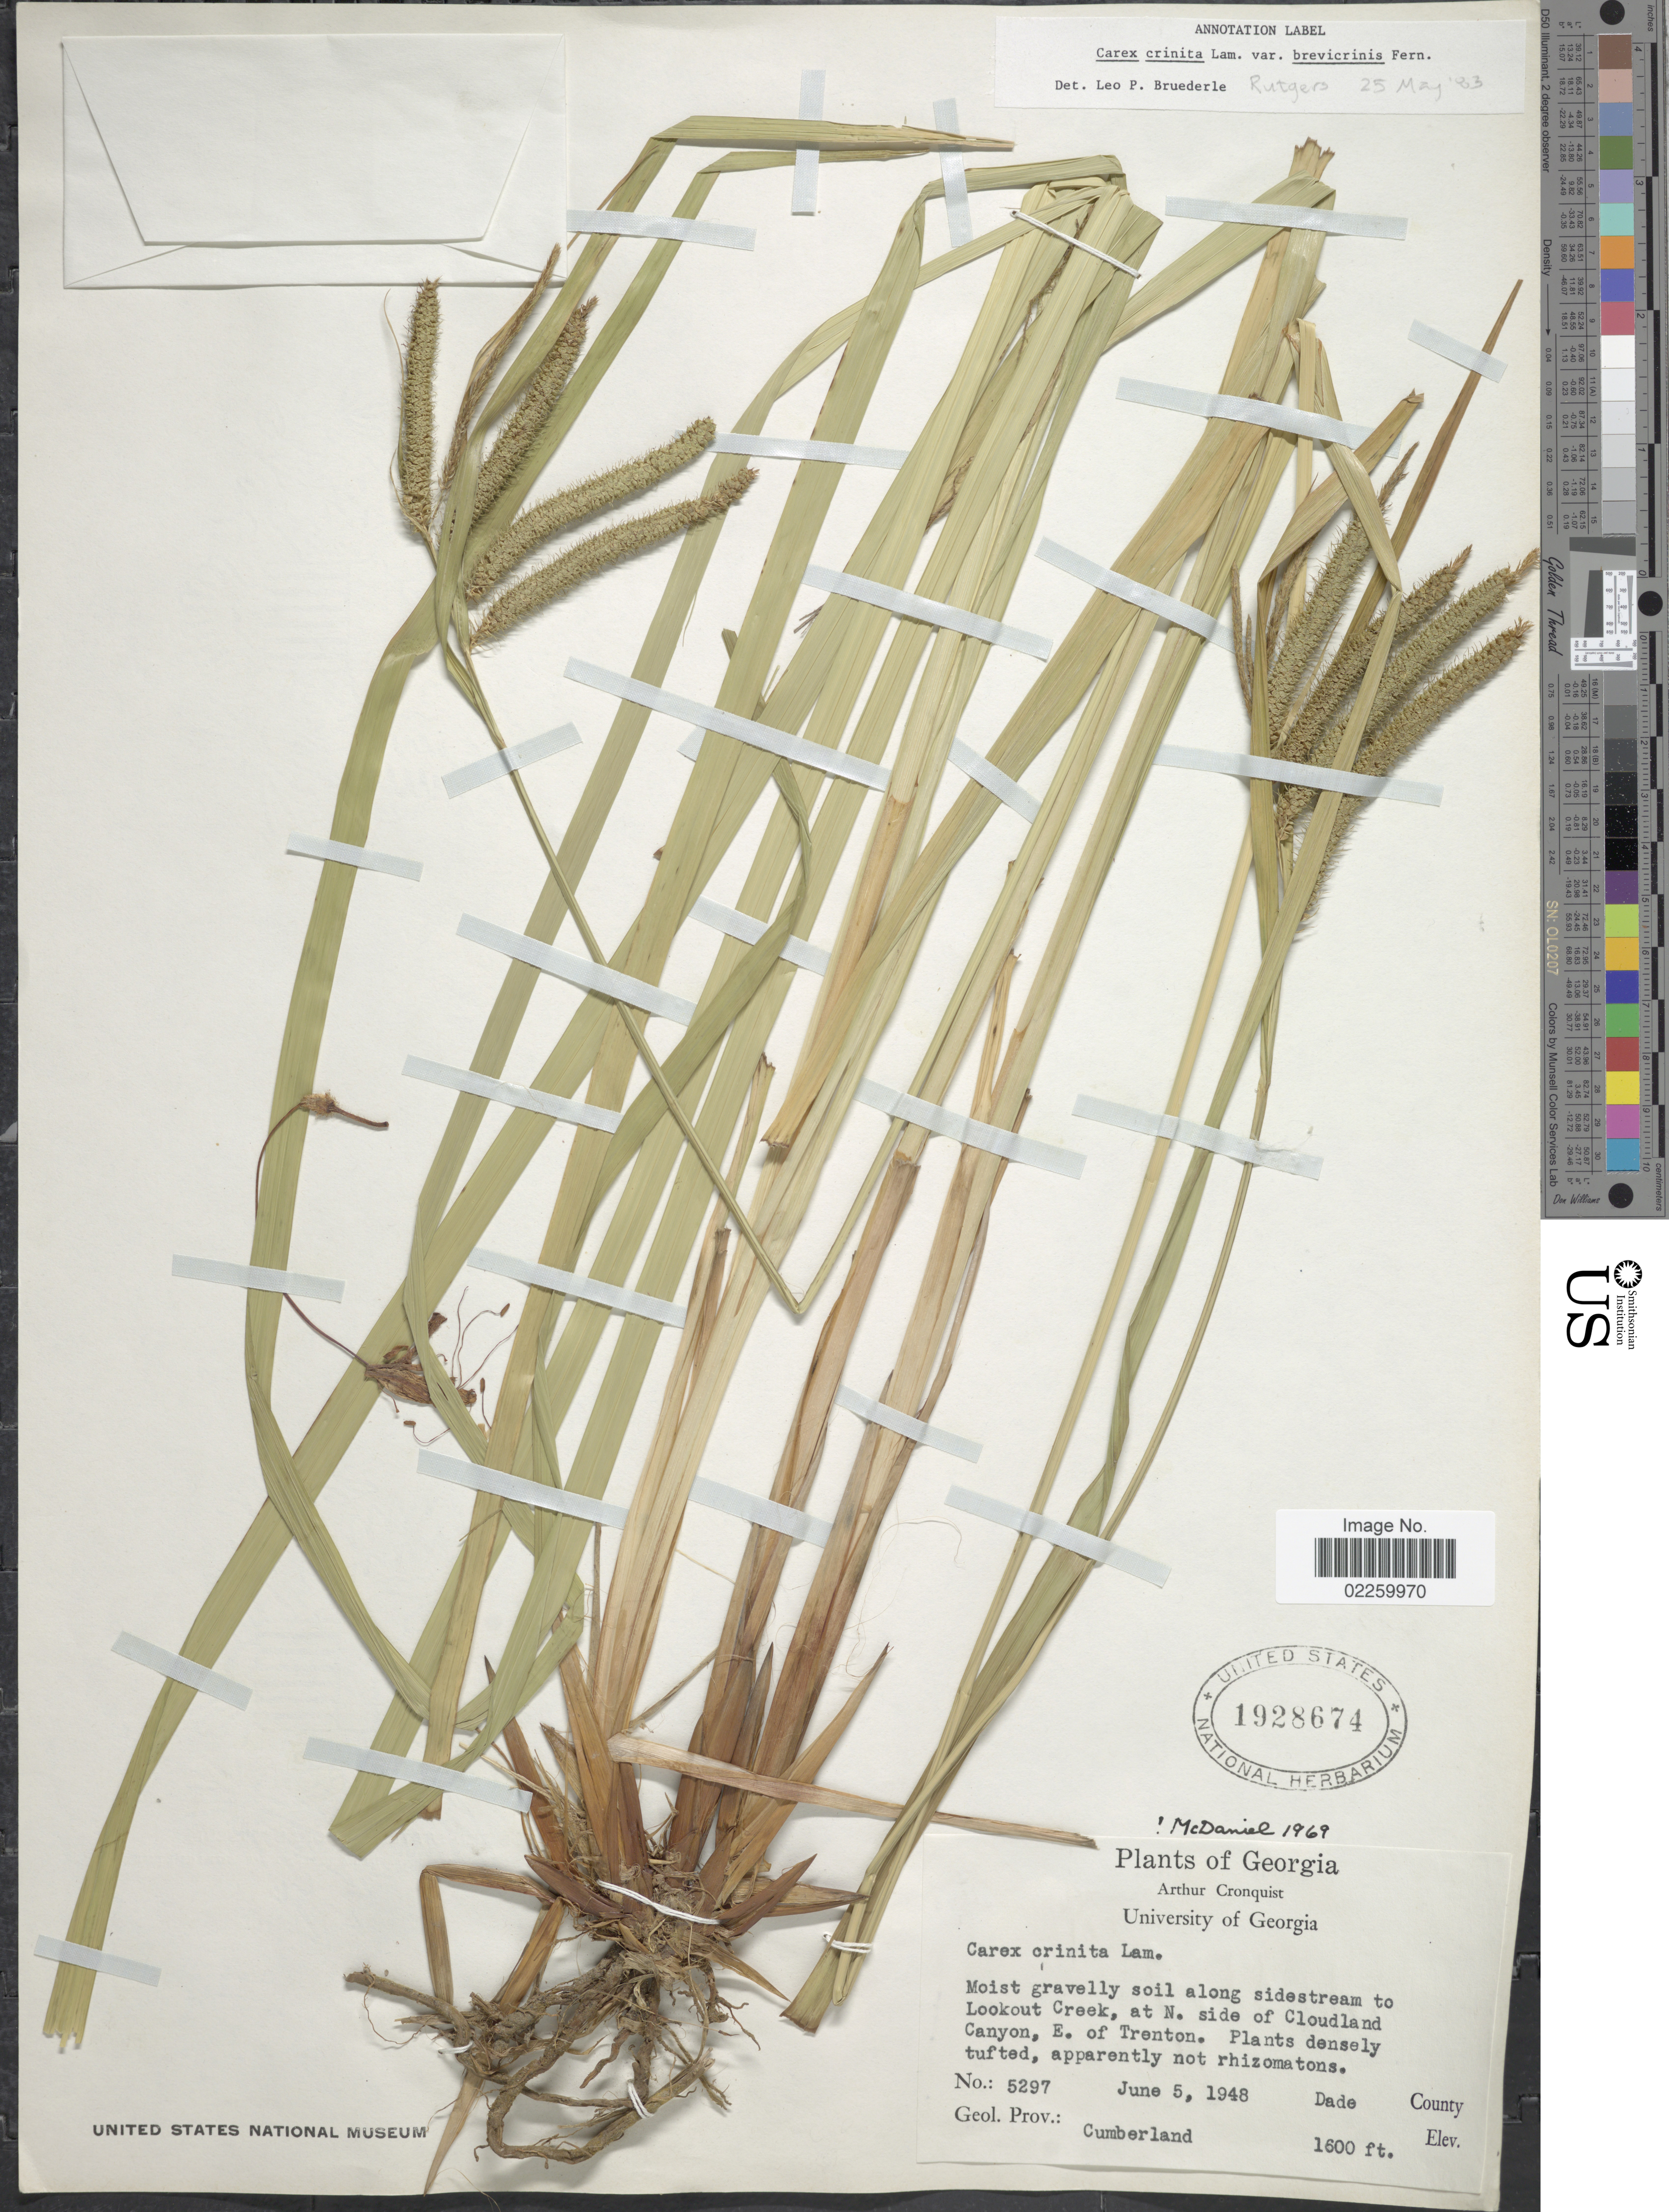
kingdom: Plantae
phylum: Tracheophyta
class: Liliopsida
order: Poales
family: Cyperaceae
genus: Carex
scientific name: Carex crinita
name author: Lam.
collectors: A. J. Cronquist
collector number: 5297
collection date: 1948-06-05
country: United States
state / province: Georgia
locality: Moist gravelly soil along sidestream to Lookout Creek, at N. side of Cloudland Canyon, E. of Trenton, Dade County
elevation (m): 488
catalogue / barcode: US 1928674